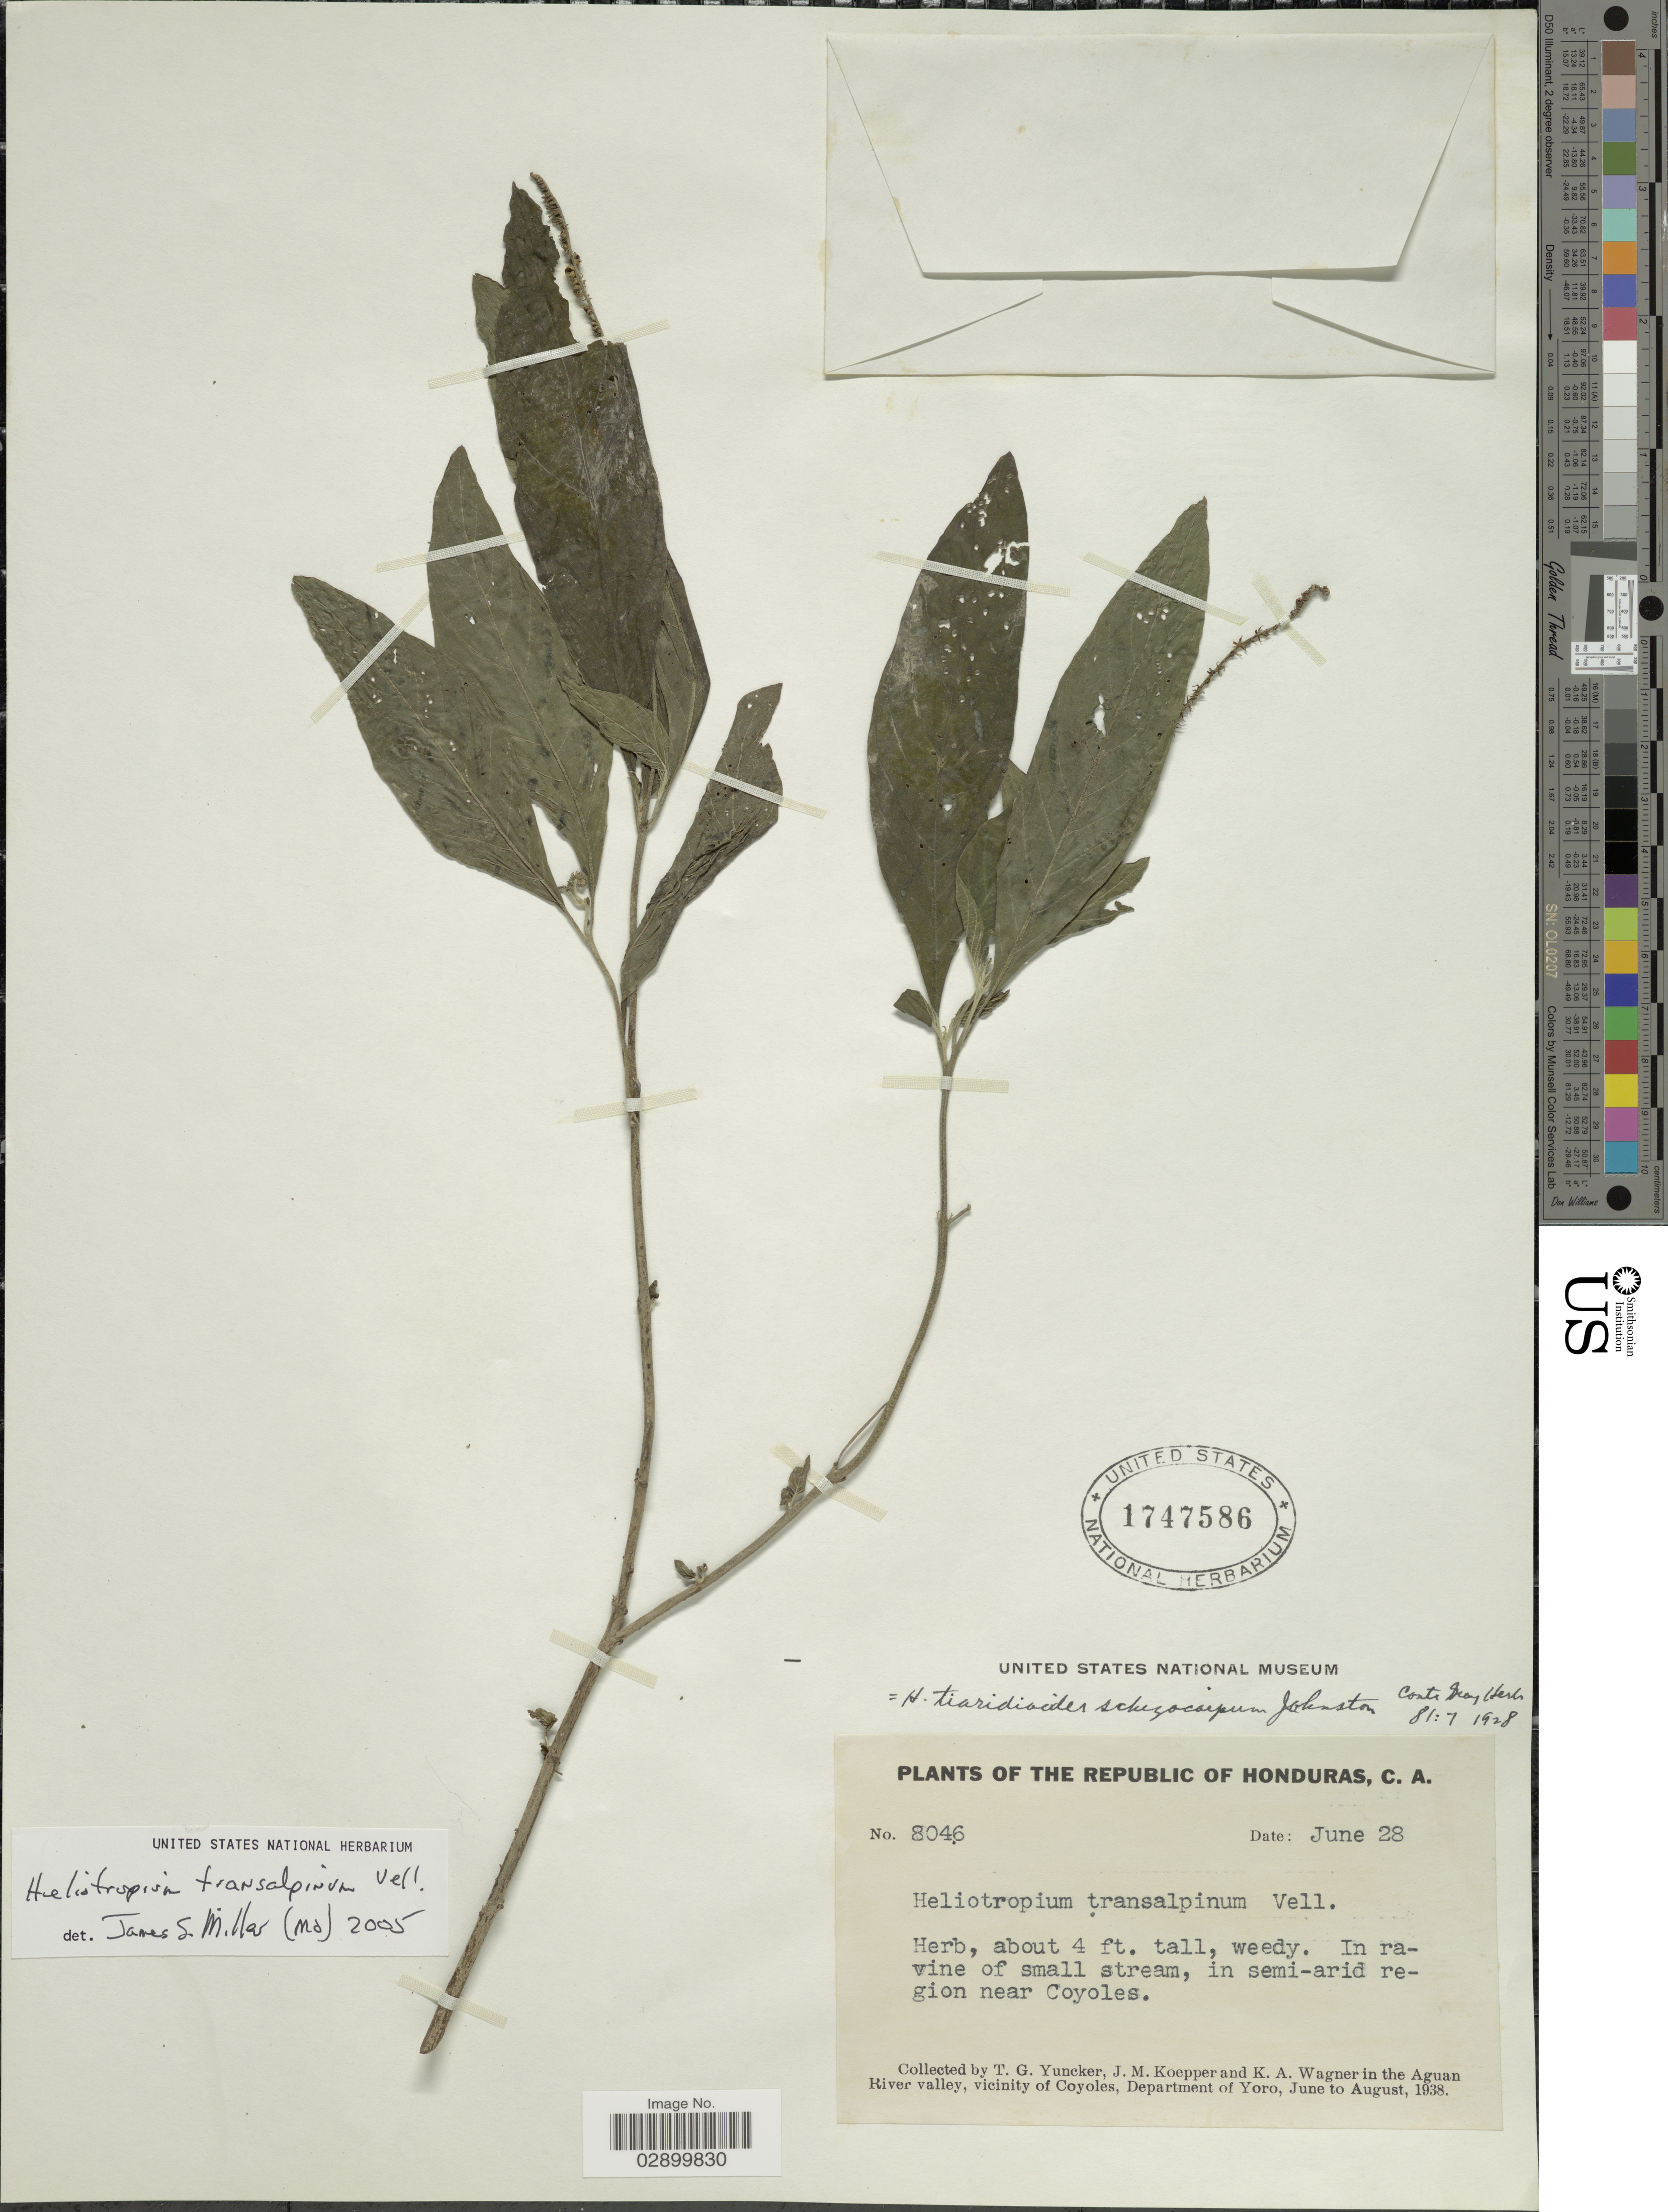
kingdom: Plantae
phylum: Tracheophyta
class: Magnoliopsida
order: Boraginales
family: Heliotropiaceae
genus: Heliotropium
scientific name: Heliotropium transalpinum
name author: Vell.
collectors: T. G. Yuncker, J. M. Koepper & K. A. Wagner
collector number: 8046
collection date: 1938-06-28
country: Honduras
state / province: Yoro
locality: Republic of Honduras. Region near Coyoles. In the Aguan River valley, vicinity of Coyoles, Department of Yoro.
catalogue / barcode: US 1747586